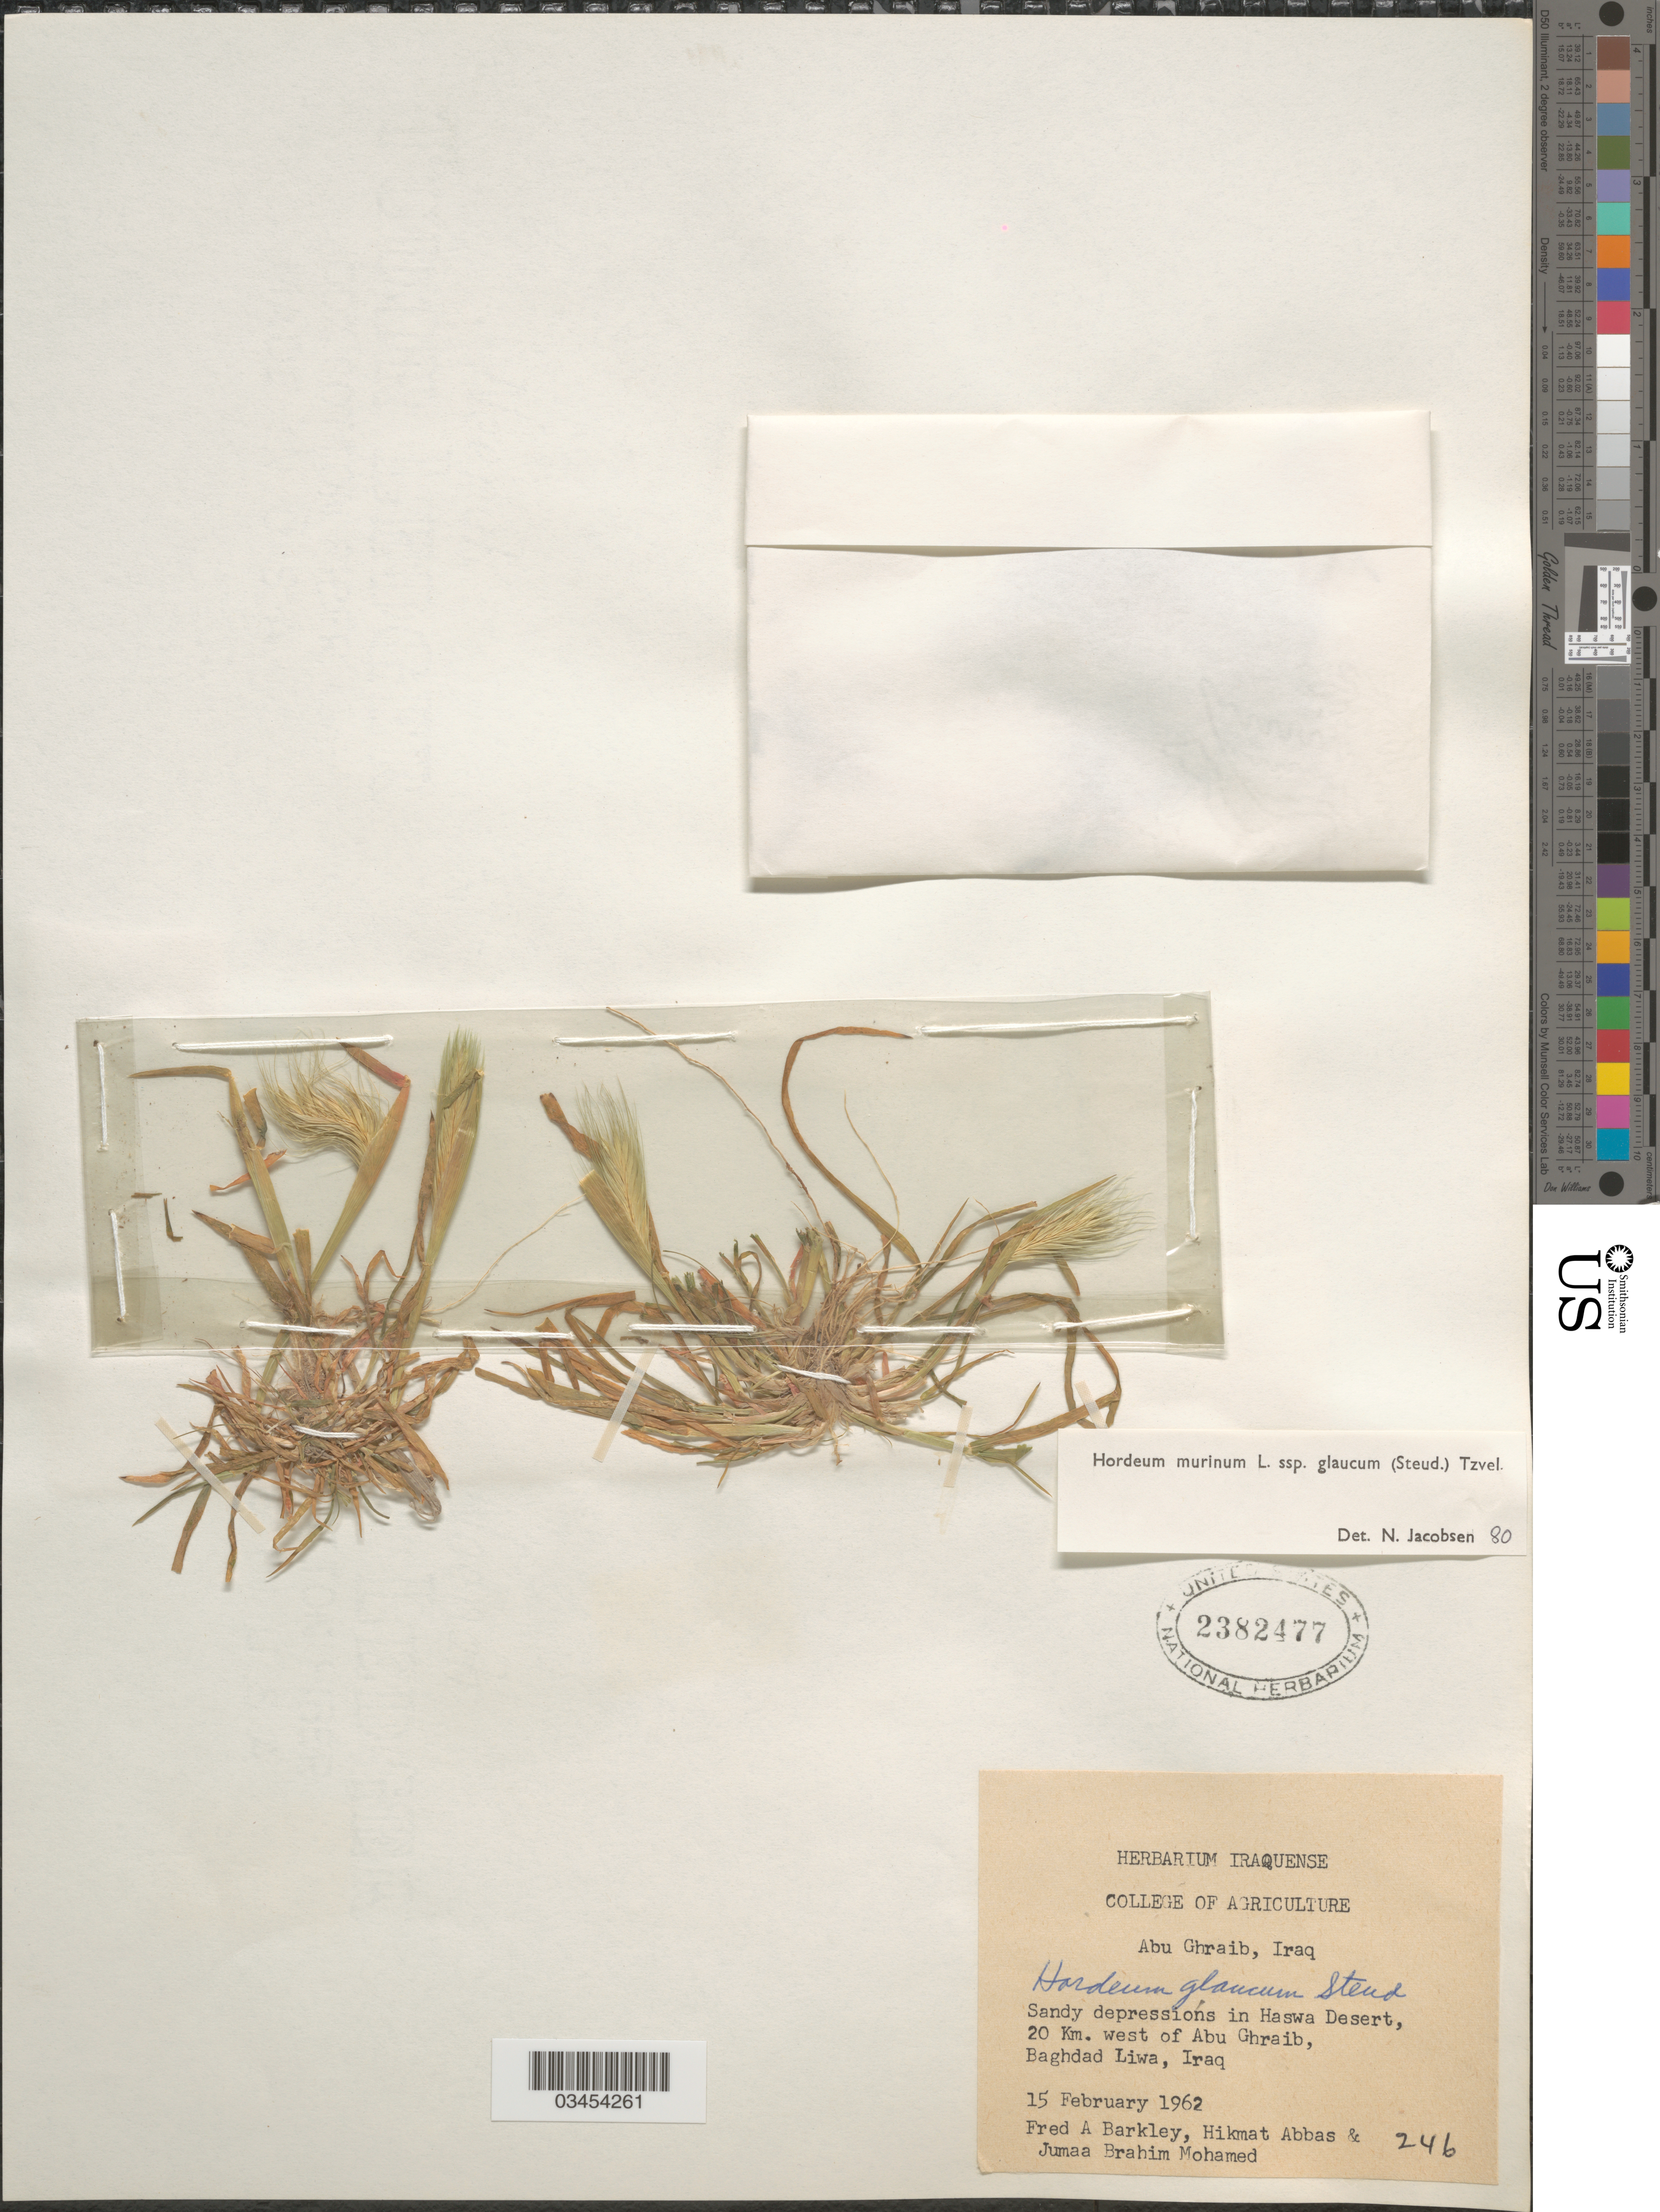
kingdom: Plantae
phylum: Tracheophyta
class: Liliopsida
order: Poales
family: Poaceae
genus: Hordeum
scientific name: Hordeum murinum subsp. glaucum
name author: (Steud.) Tzvelev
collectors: F. A. Barkley, H. Abbas & J. B. Mohamed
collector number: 246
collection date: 1962-02-15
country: Iraq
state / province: Baghdad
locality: Abu Ghraib. Sandy depressions in Haswa Desert, 20 Km. west of Abu Ghraib, Baghdad Liwa.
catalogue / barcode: US 2382477